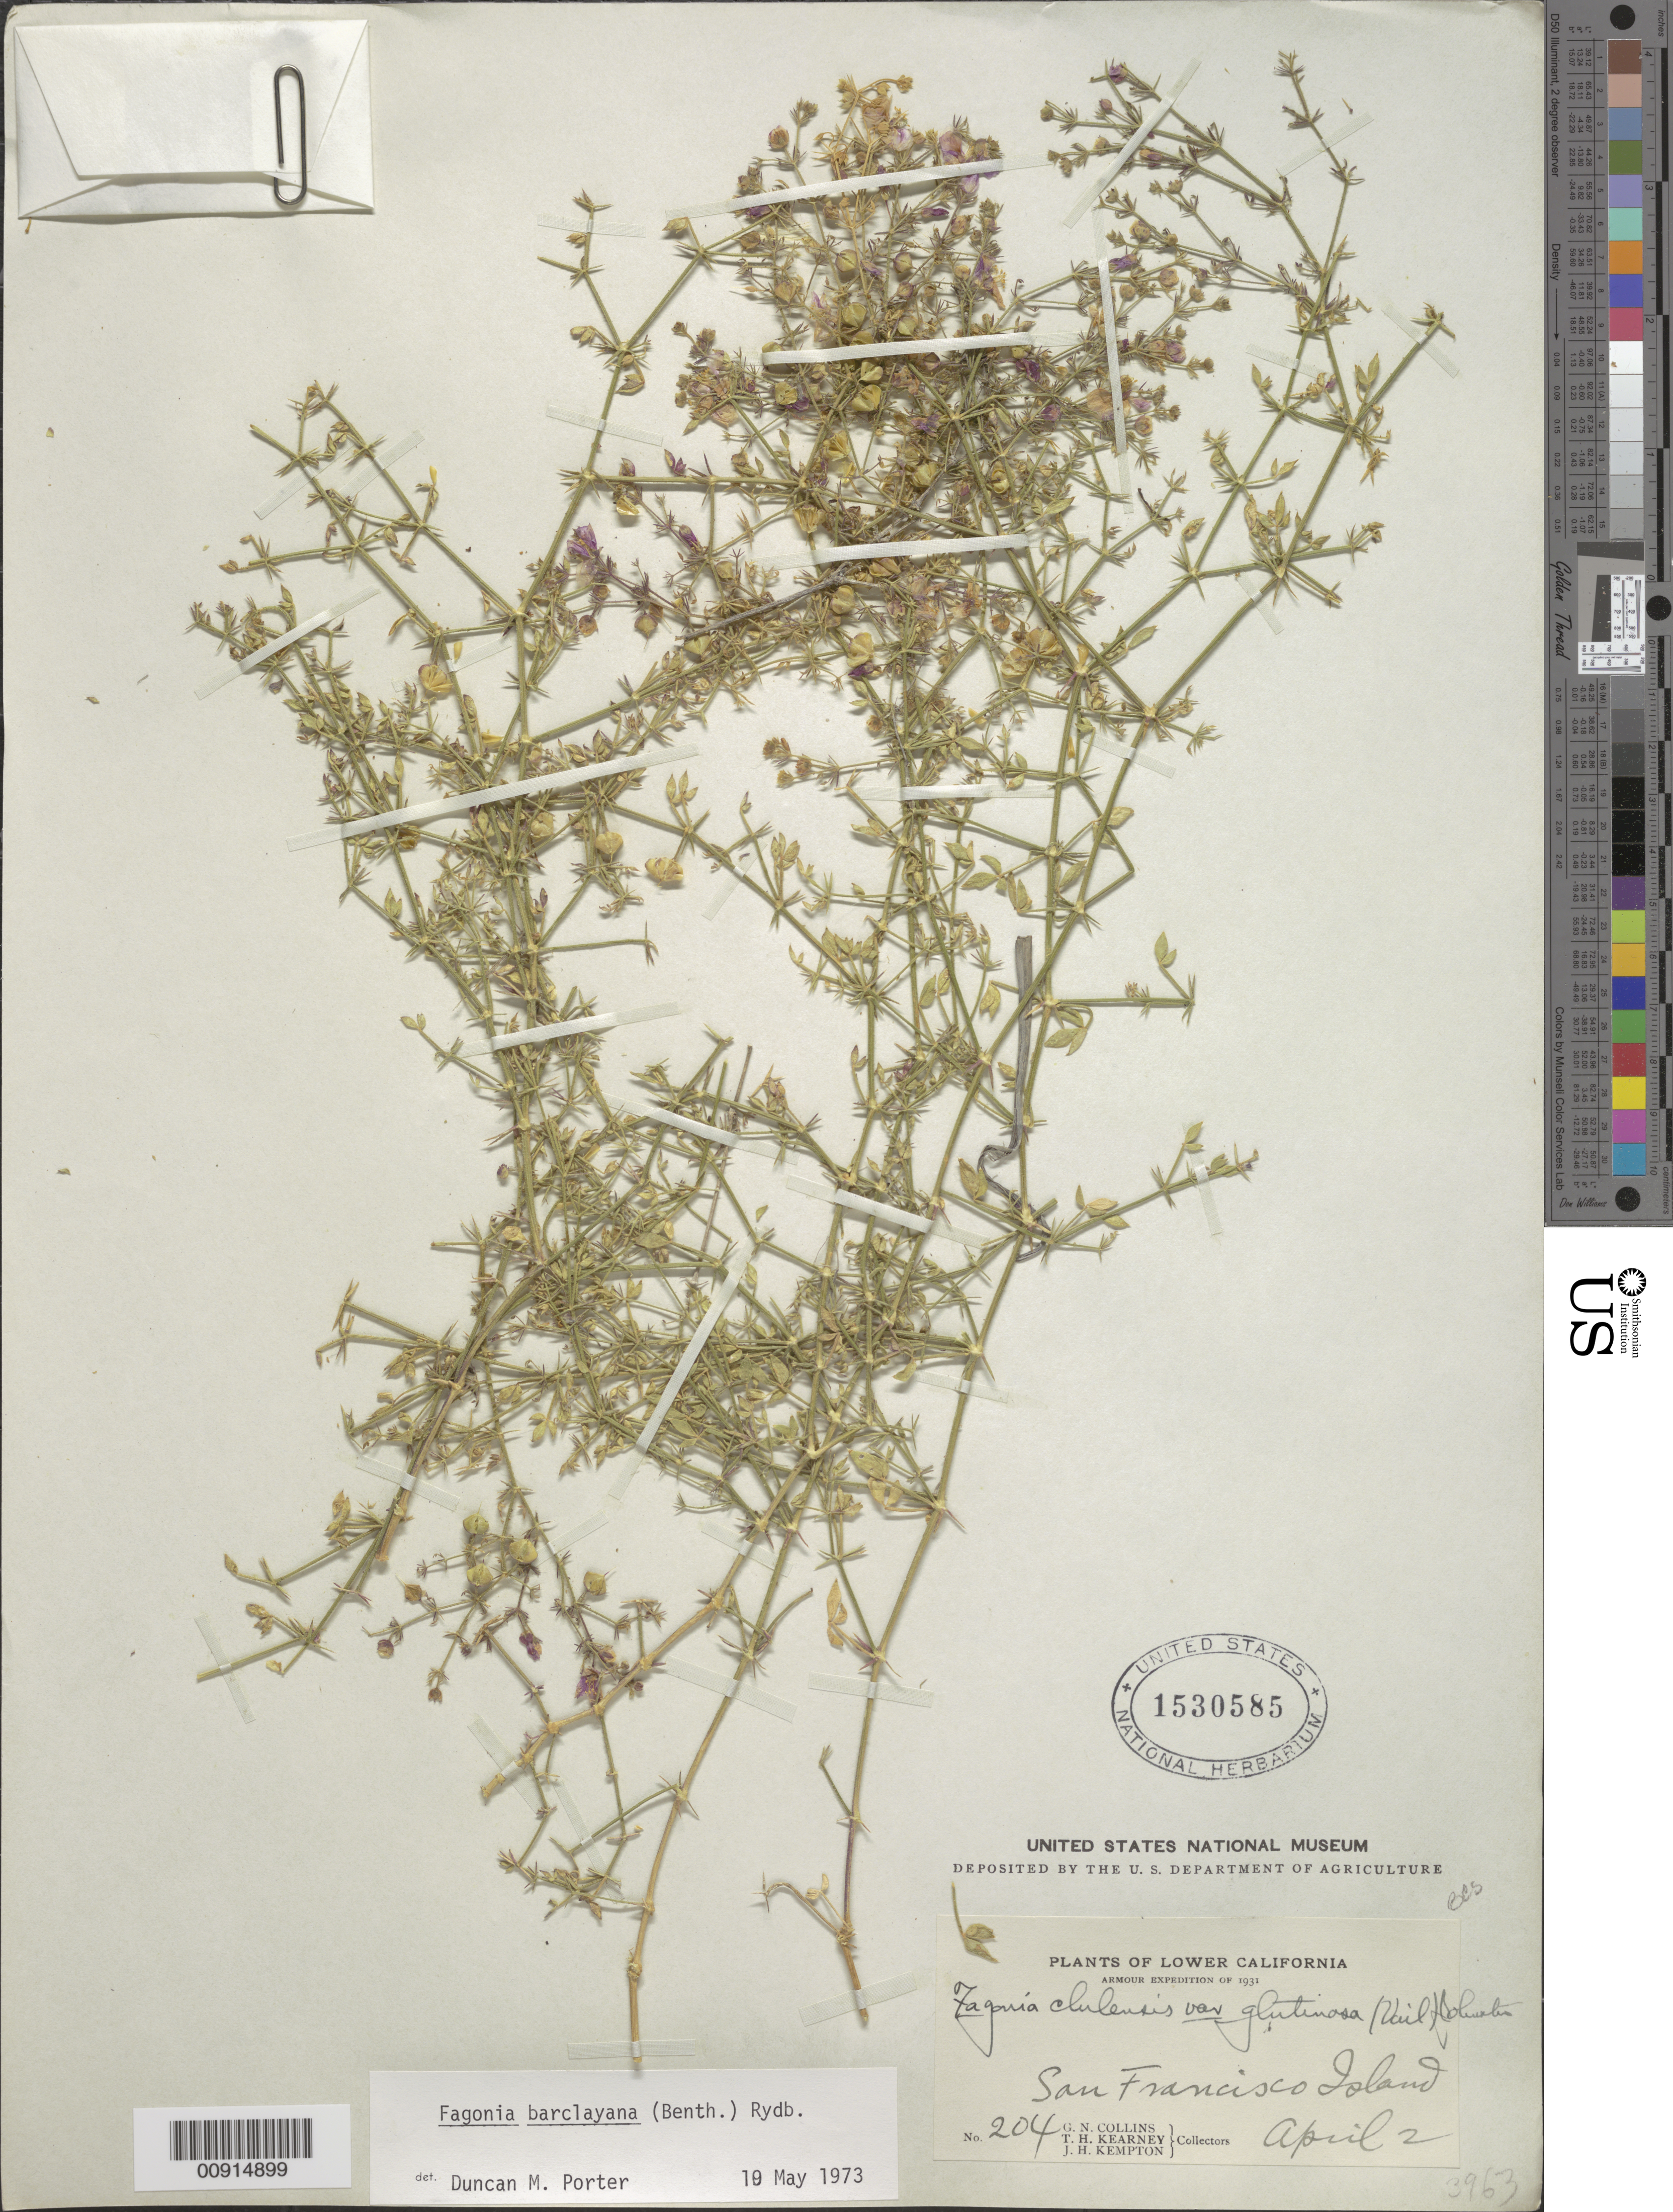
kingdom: Plantae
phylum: Tracheophyta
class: Magnoliopsida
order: Zygophyllales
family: Zygophyllaceae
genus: Fagonia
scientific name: Fagonia barclayana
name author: (Benth.) Rydb.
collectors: G. N. Collins, T. H. Kearney & J. H. Kempton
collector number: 204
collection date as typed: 02 Apr 1931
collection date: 1931-04-02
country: Mexico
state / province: Baja California Sur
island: Isla San Francisco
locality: San Francisco Island.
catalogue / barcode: US 1530585